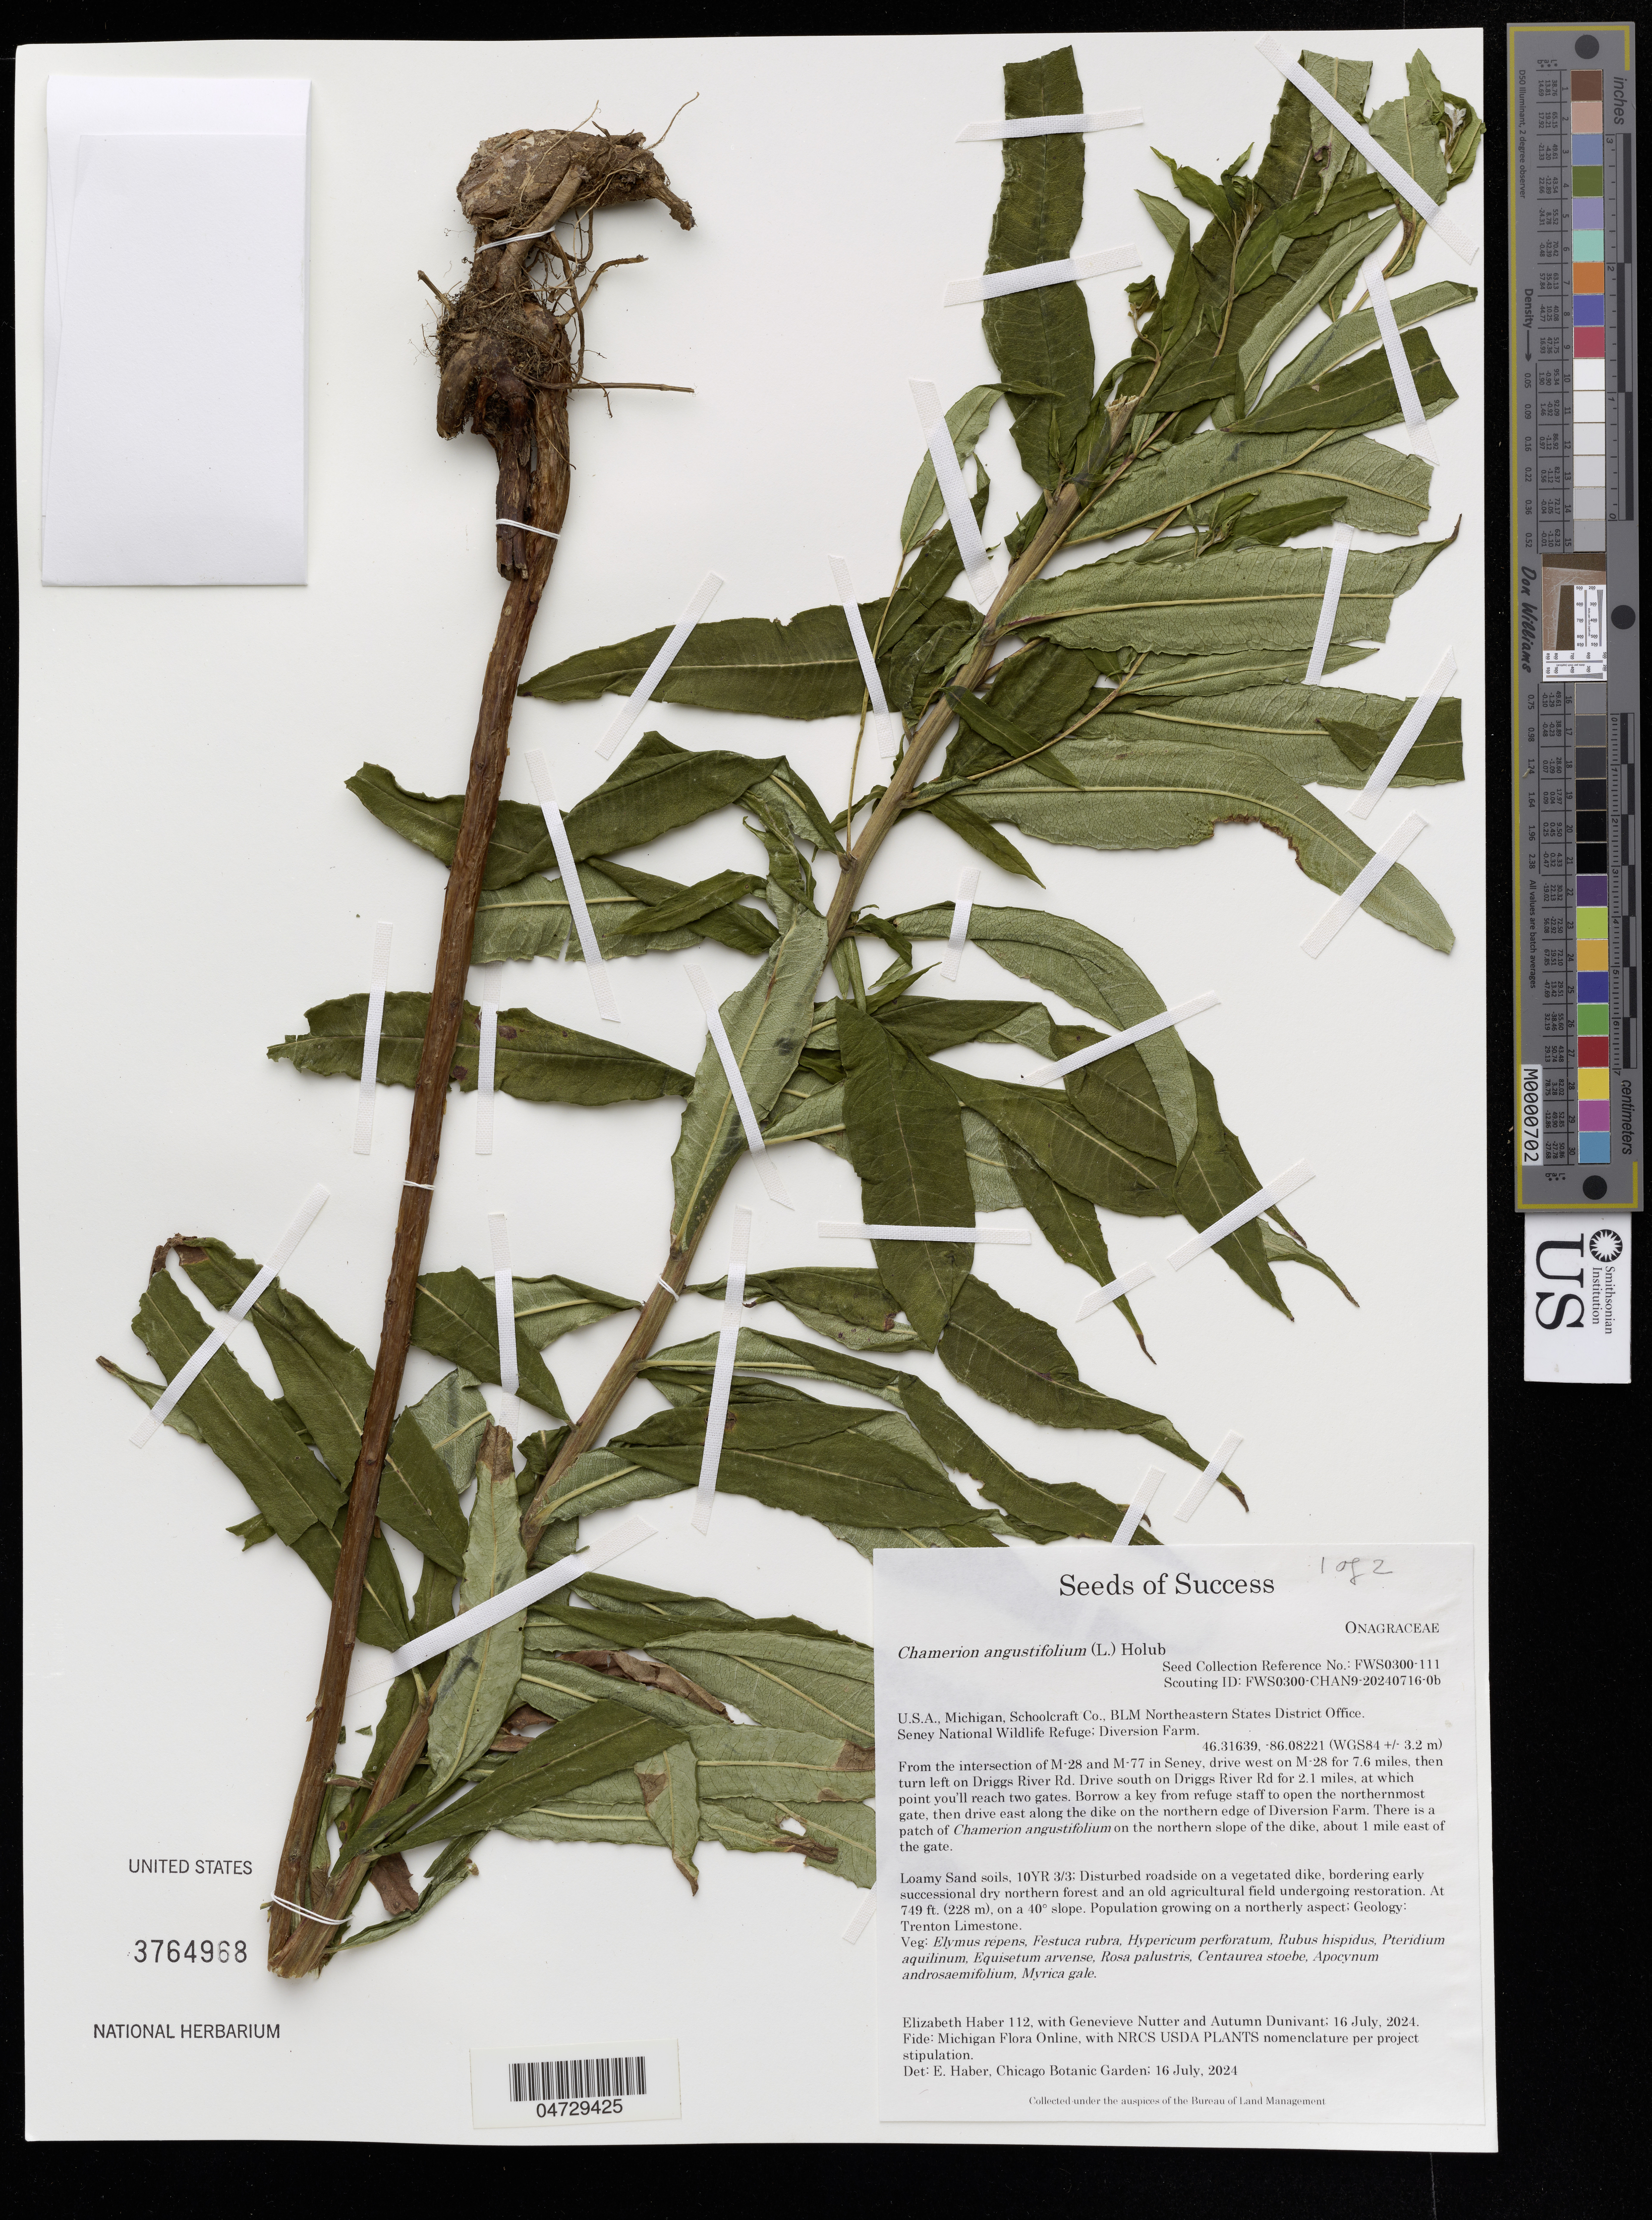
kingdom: Plantae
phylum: Tracheophyta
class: Magnoliopsida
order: Myrtales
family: Onagraceae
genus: Chamerion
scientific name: Chamerion angustifolium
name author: (L.) Holub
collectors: E. Haber, G. Nutter & A. Dunivant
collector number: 112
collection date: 2024-07-16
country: United States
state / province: Michigan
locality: Schoolcraft Co., BLM Northeastern States District Office. Seney National Wildlife Refuge; Diversion Farm. (WGS84 +/- 3.2 m).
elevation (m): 228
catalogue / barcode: US 3764968